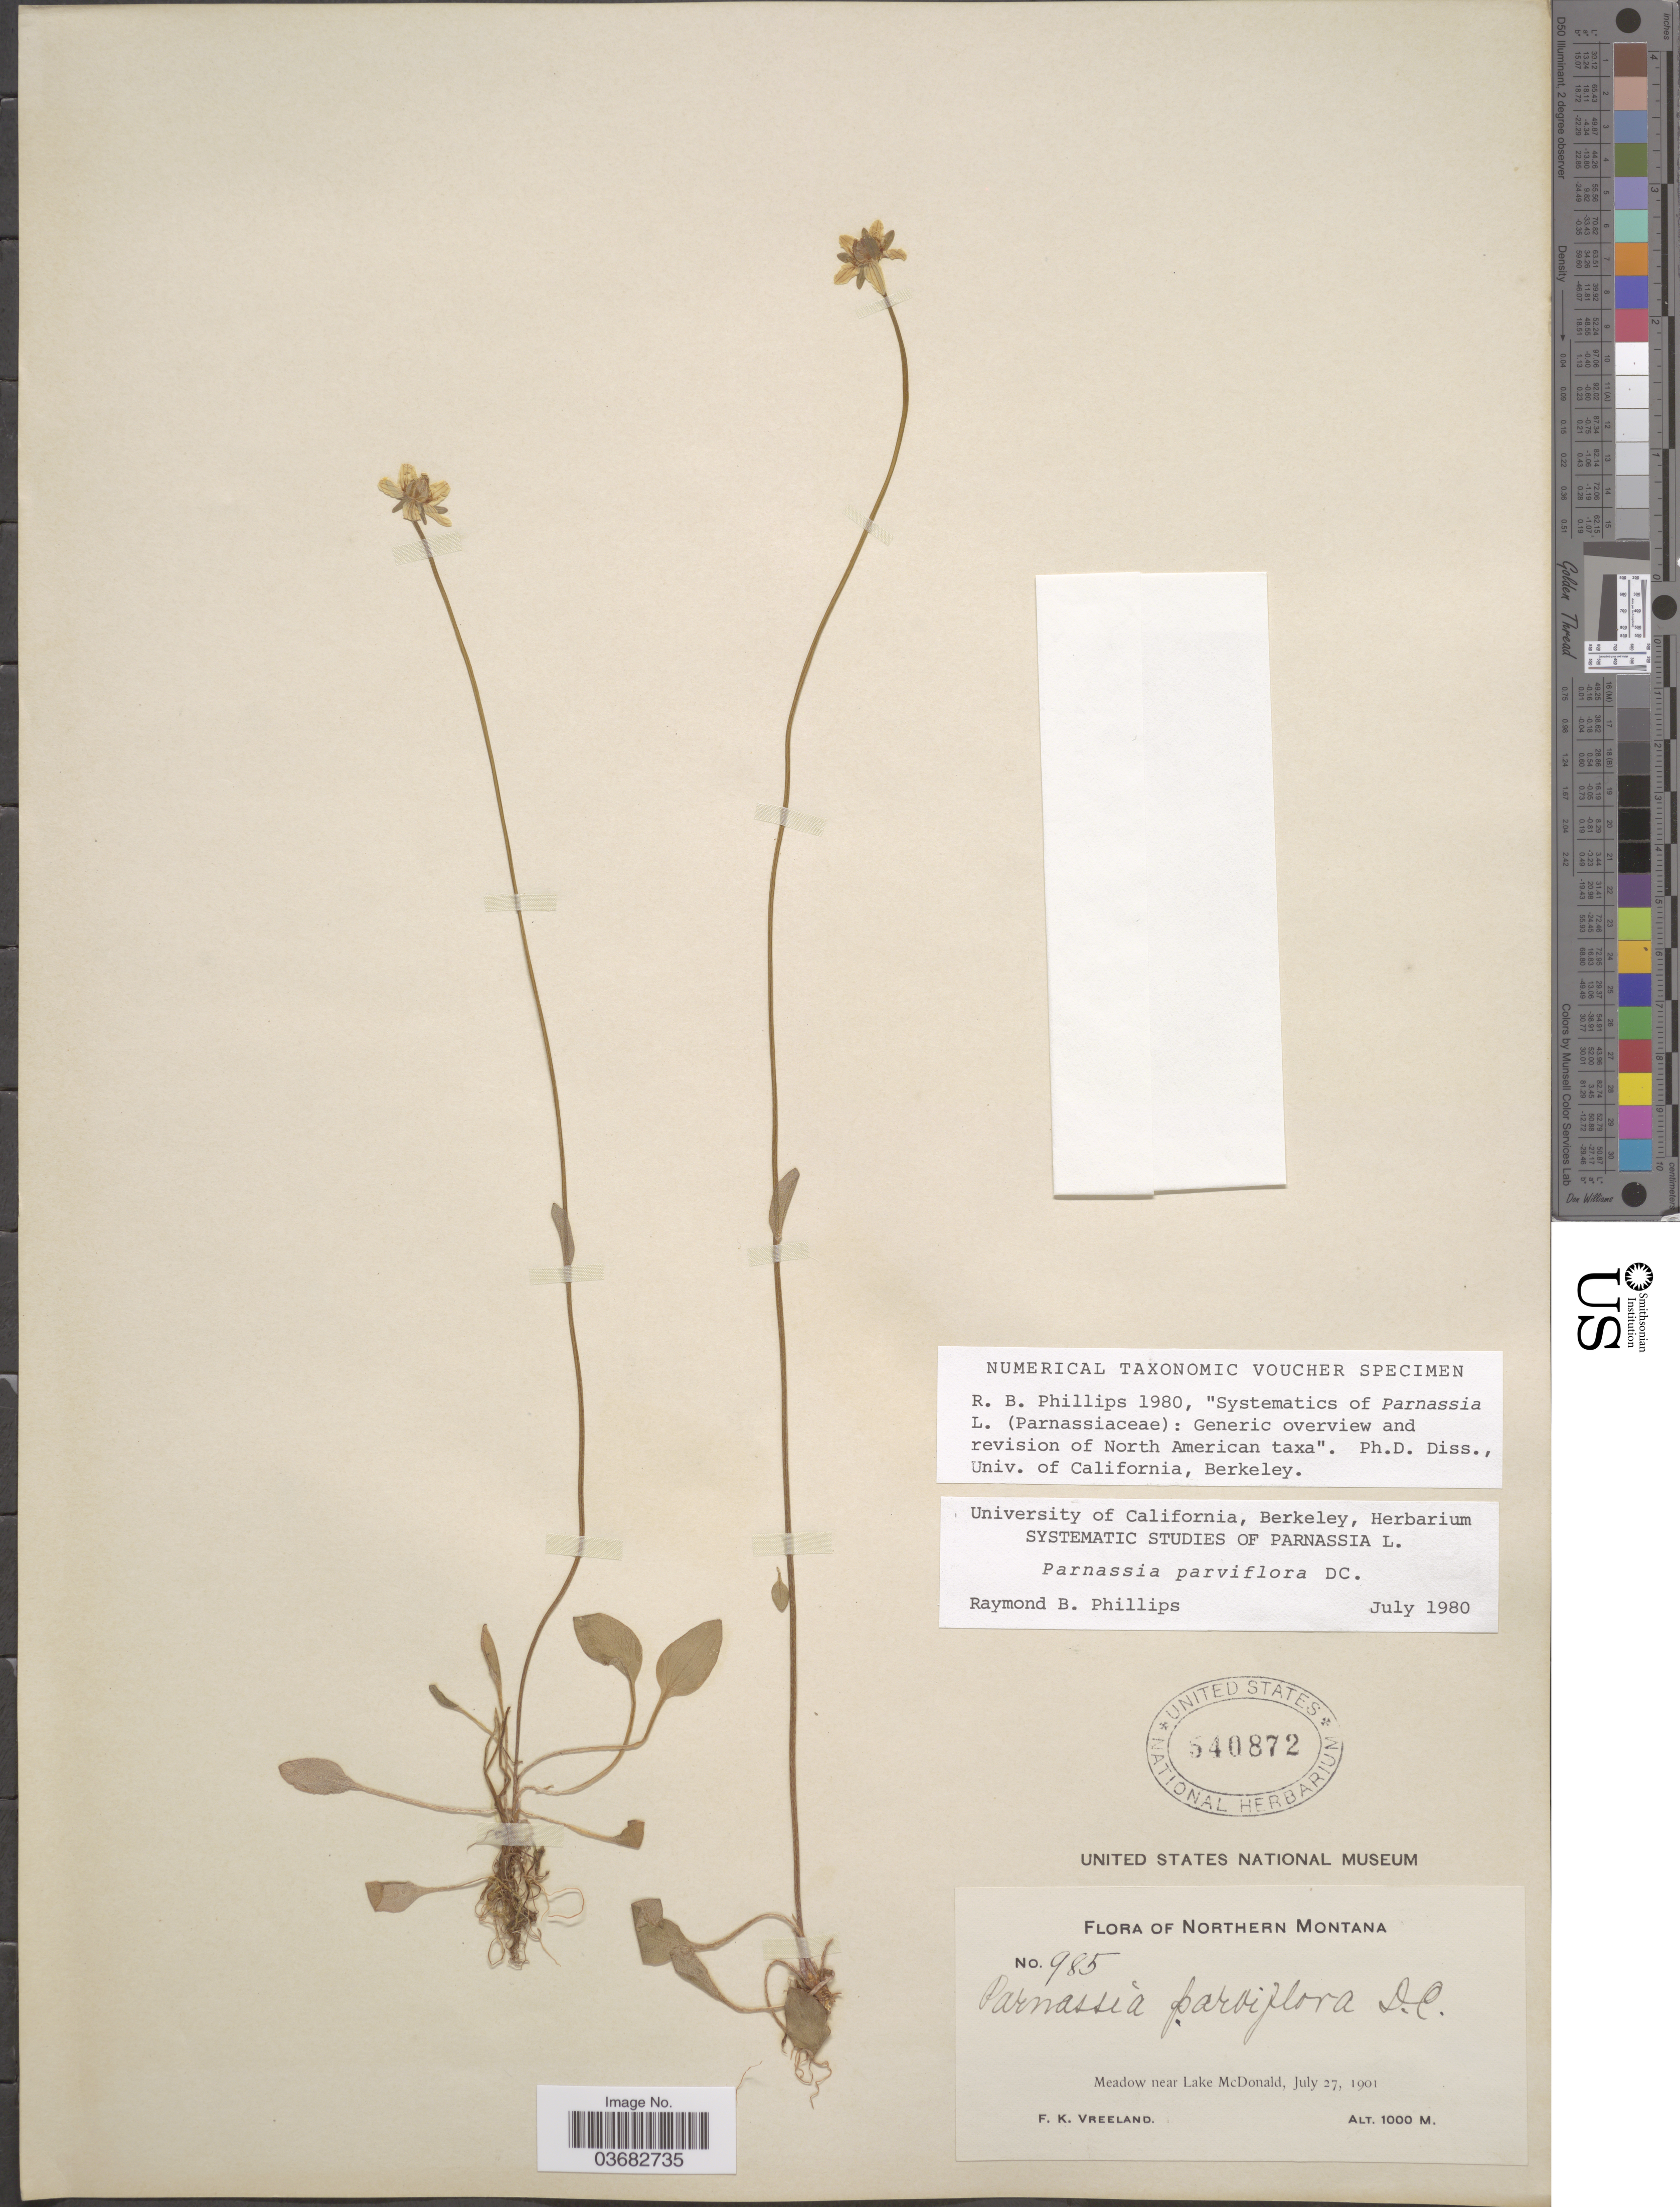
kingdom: Plantae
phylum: Tracheophyta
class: Magnoliopsida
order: Celastrales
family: Parnassiaceae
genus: Parnassia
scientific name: Parnassia parviflora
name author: DC.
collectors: F. Vreeland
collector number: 985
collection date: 1901-07-27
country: United States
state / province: Montana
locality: Northern Montana. Meadow near Lake McDonald.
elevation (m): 1000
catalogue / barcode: US 540872